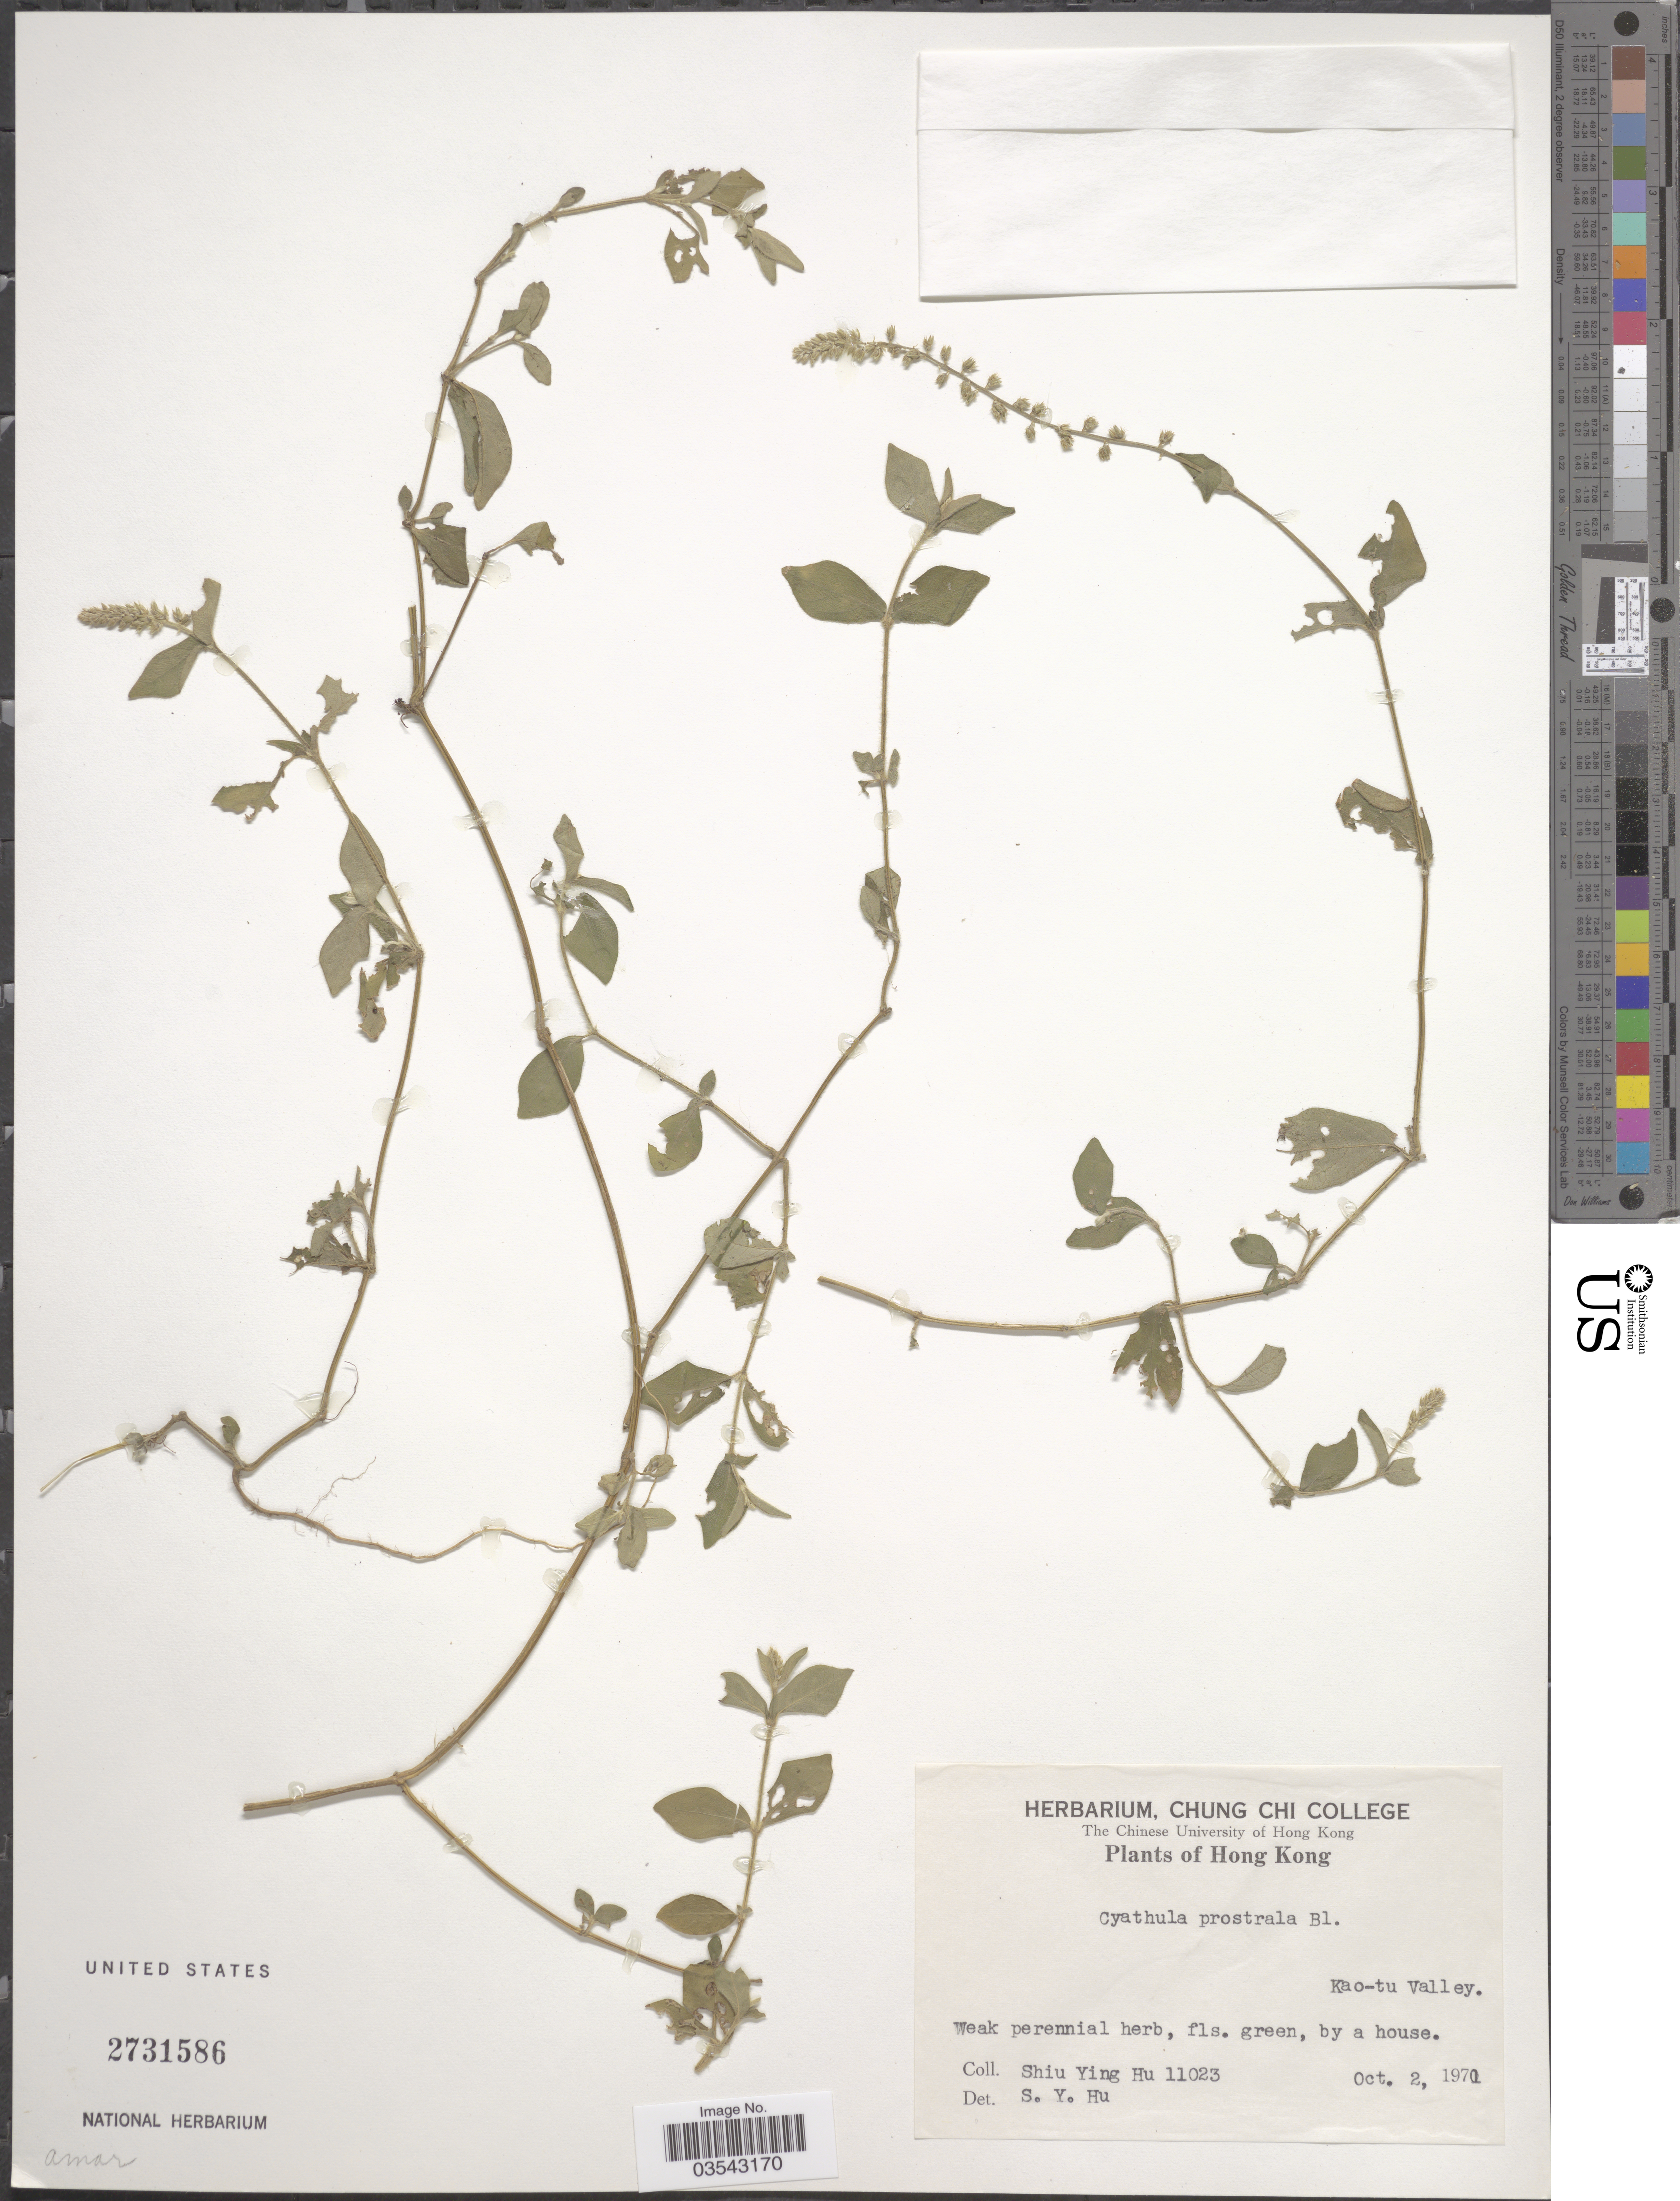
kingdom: Plantae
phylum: Tracheophyta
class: Magnoliopsida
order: Caryophyllales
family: Amaranthaceae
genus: Cyathula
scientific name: Cyathula prostrata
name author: (L.) Blume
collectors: S. Y. Hu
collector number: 11023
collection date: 1970-10-02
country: China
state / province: Hong Kong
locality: Kao-tu Valley.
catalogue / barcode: US 2731586